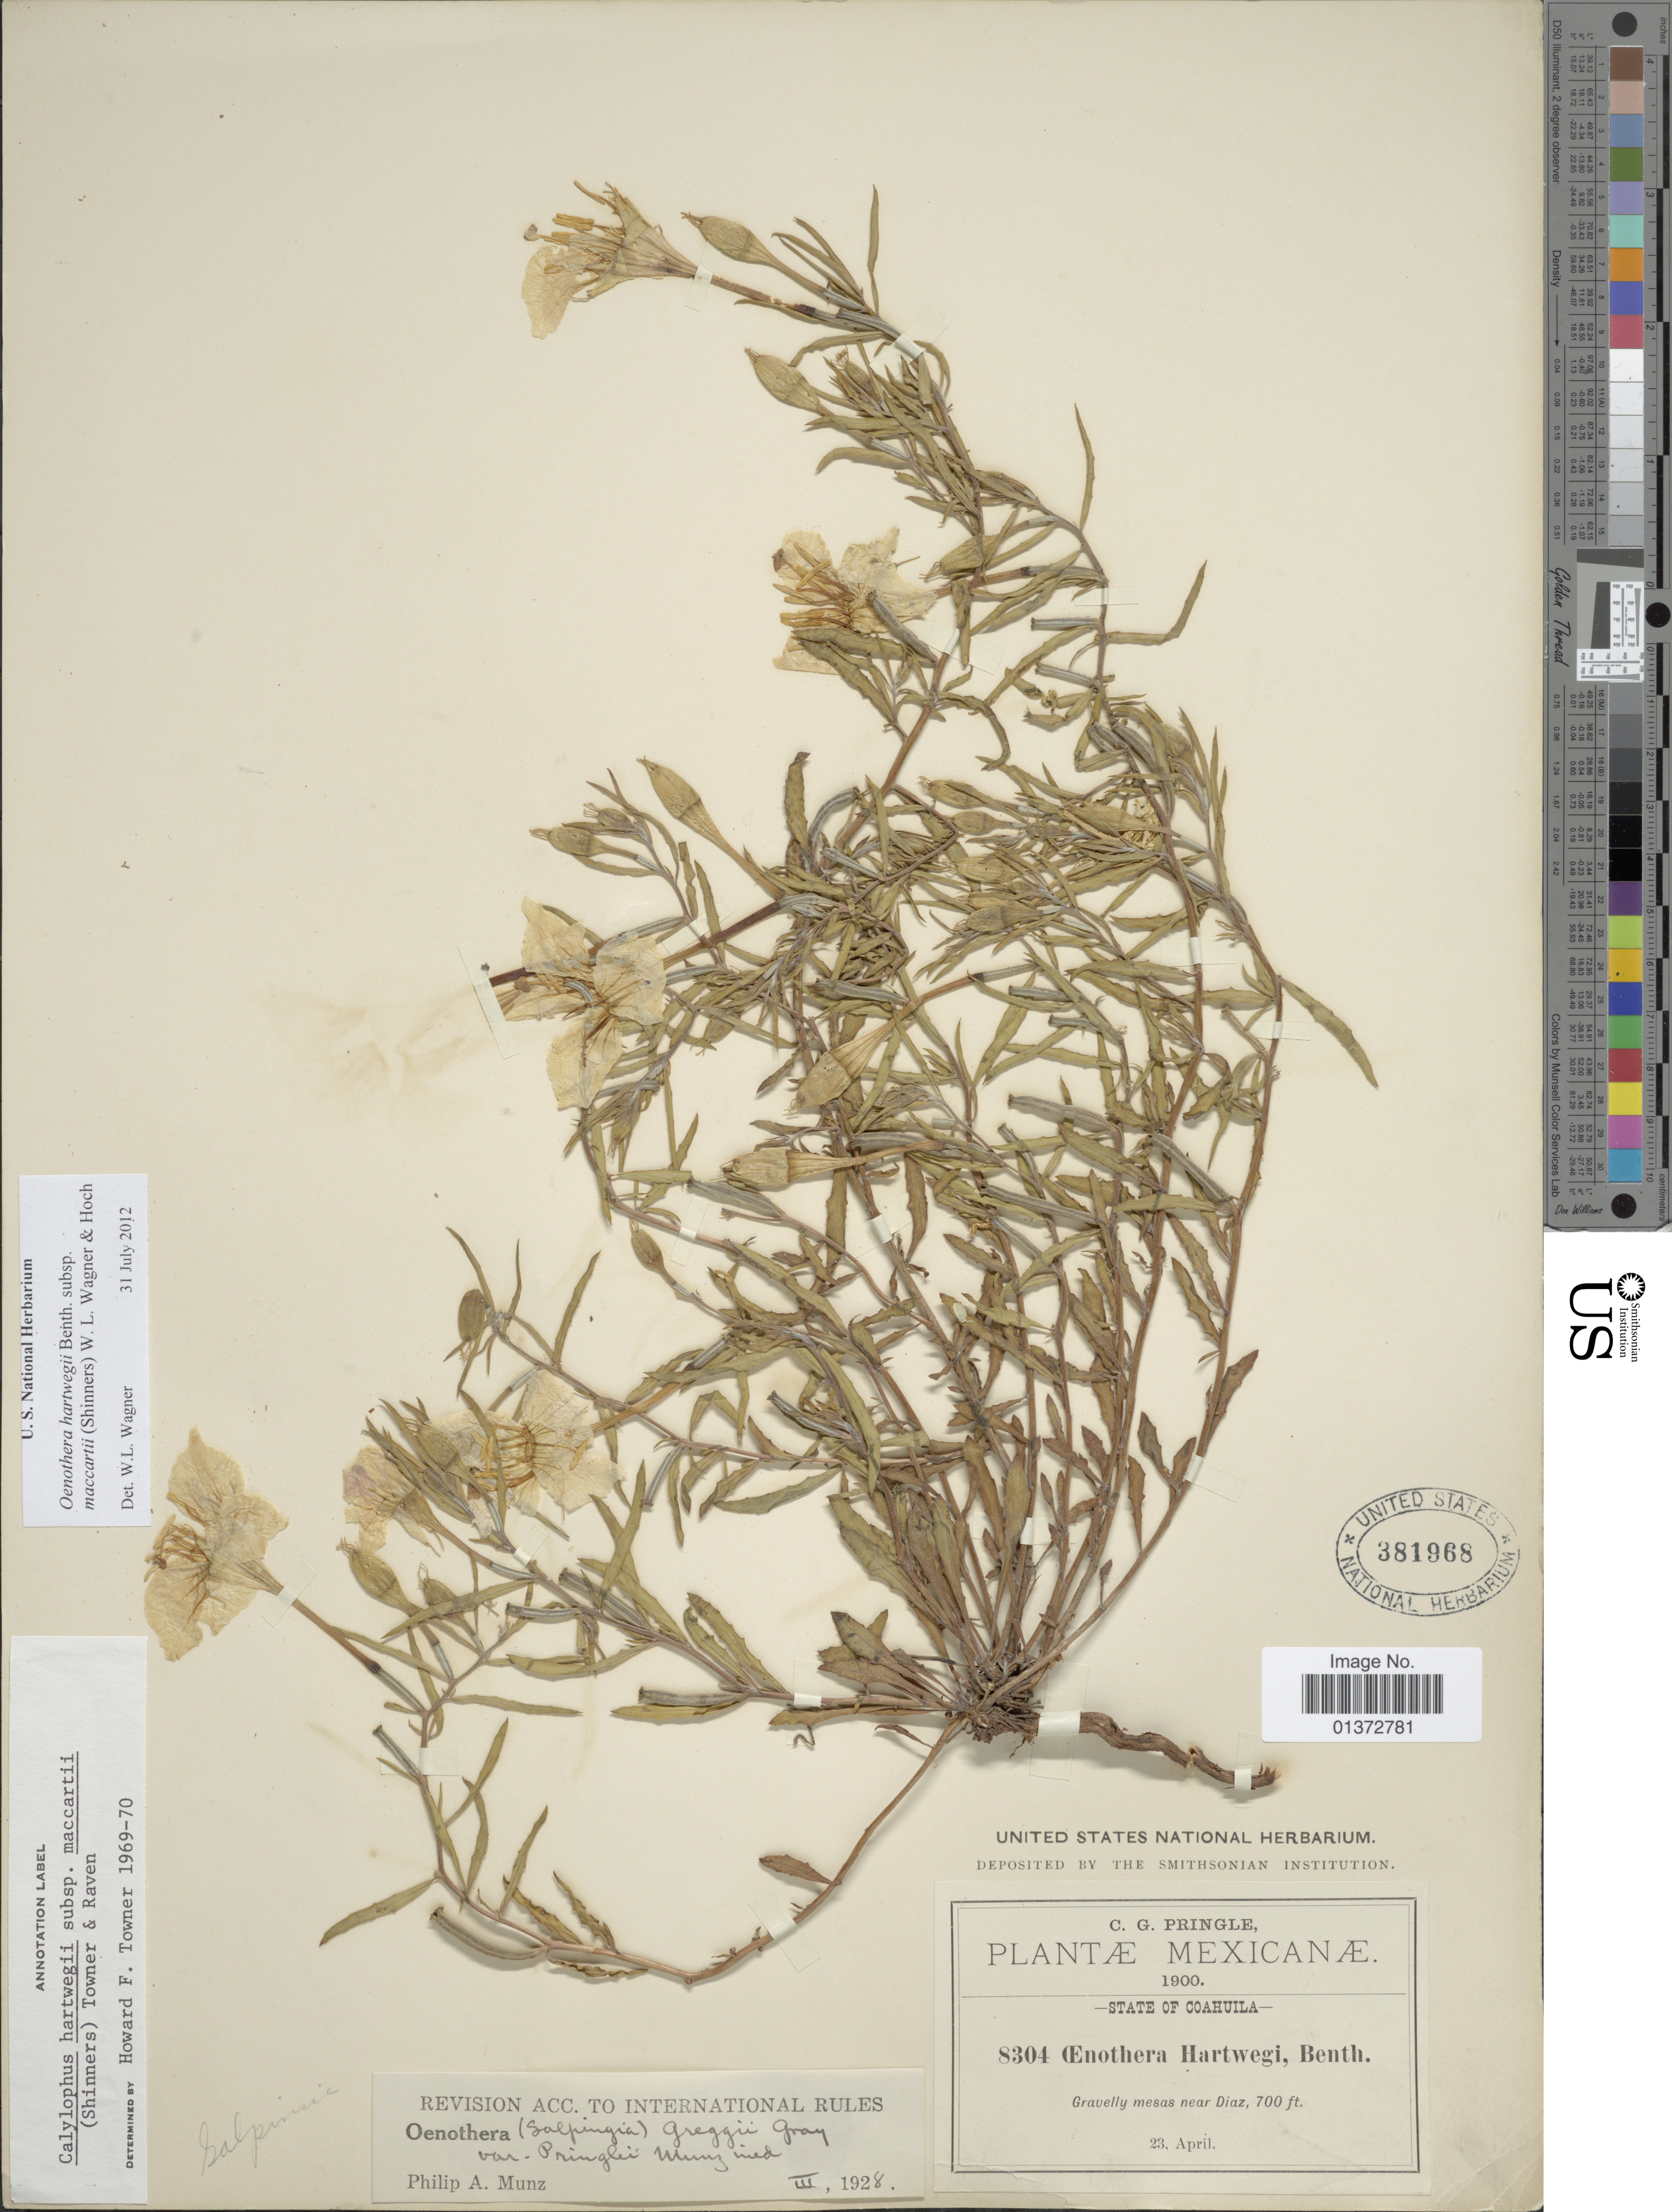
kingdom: Plantae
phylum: Tracheophyta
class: Magnoliopsida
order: Myrtales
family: Onagraceae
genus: Oenothera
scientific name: Oenothera hartwegii subsp. maccartii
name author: (Shinners) W.L. Wagner & Hoch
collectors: C. G. Pringle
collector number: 8304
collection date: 1900-04-23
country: Mexico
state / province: Coahuila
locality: Gravelly mesas near Diaz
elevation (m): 213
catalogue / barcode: US 381968